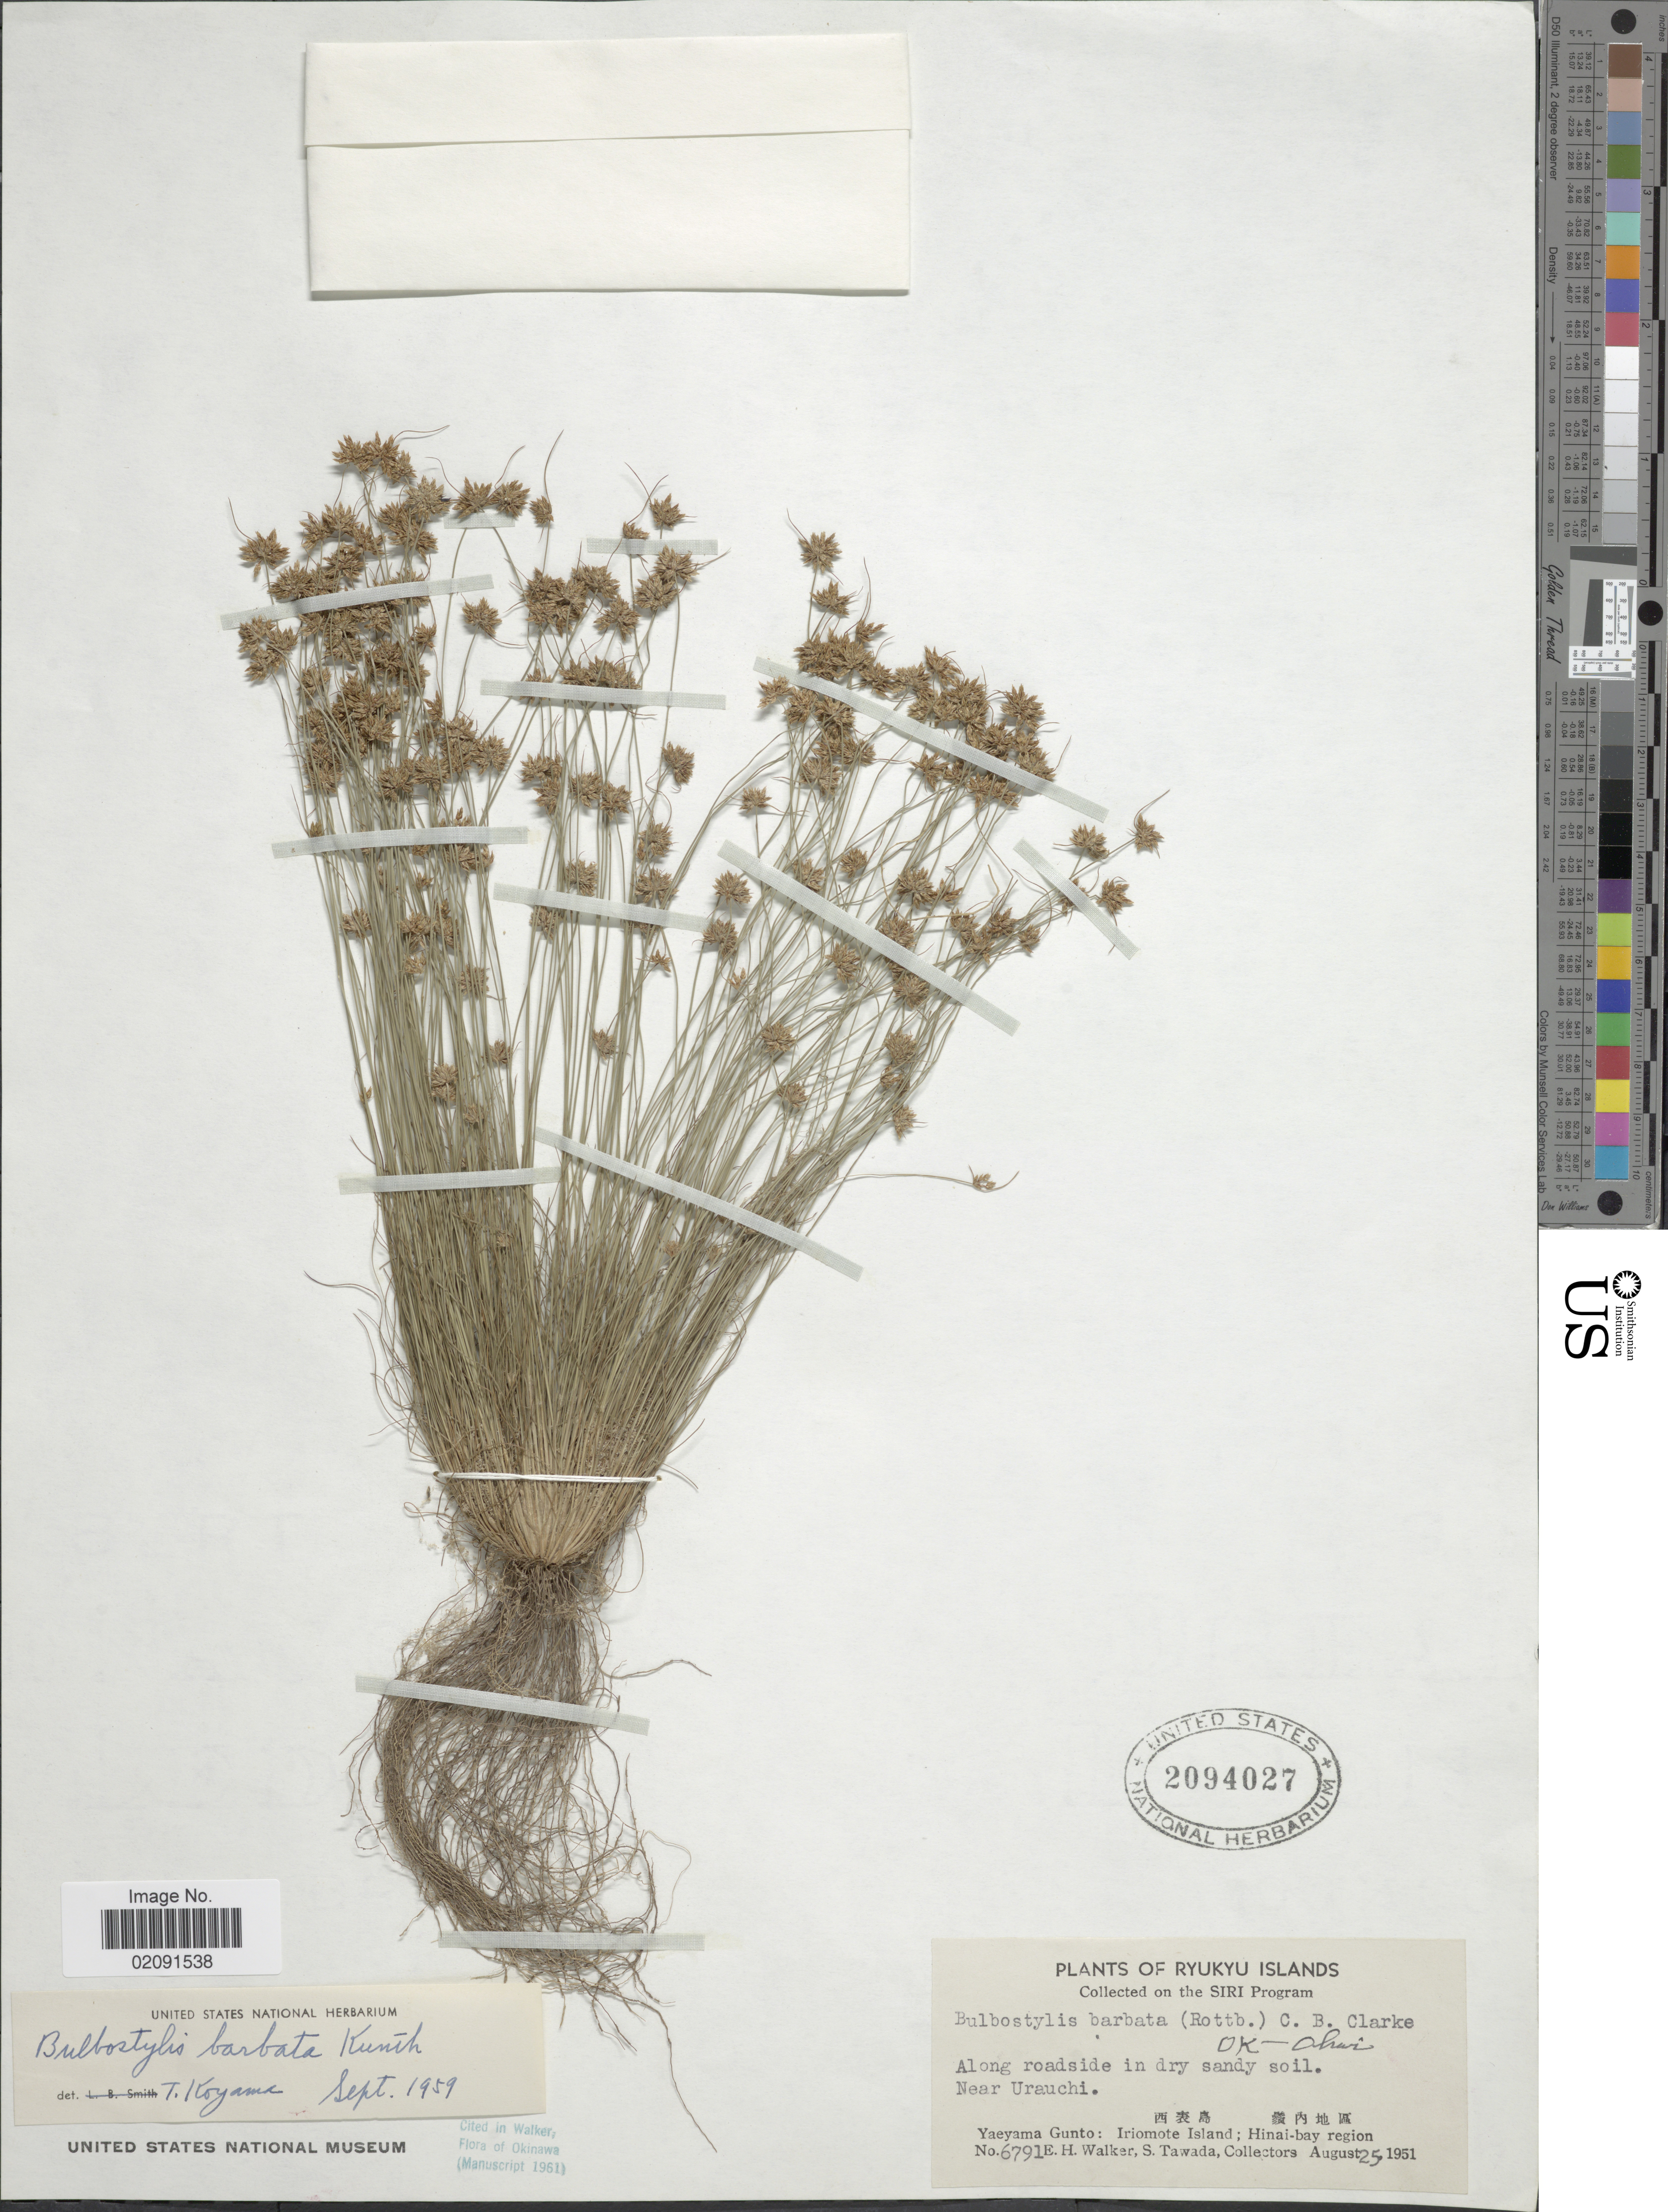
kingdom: Plantae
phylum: Tracheophyta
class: Liliopsida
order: Poales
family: Cyperaceae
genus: Bulbostylis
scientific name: Bulbostylis barbata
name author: (Rottb.) C.B. Clarke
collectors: E. H. Walker & S. Tawada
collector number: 6791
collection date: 1951-08-25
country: Japan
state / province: Okinawa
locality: Ryukyu Islands, along roadside in dry sandy soil, near Urauchi, Yaeyama Gunto: Iriomote Island; Hinai-bay region.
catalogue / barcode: US 2094027